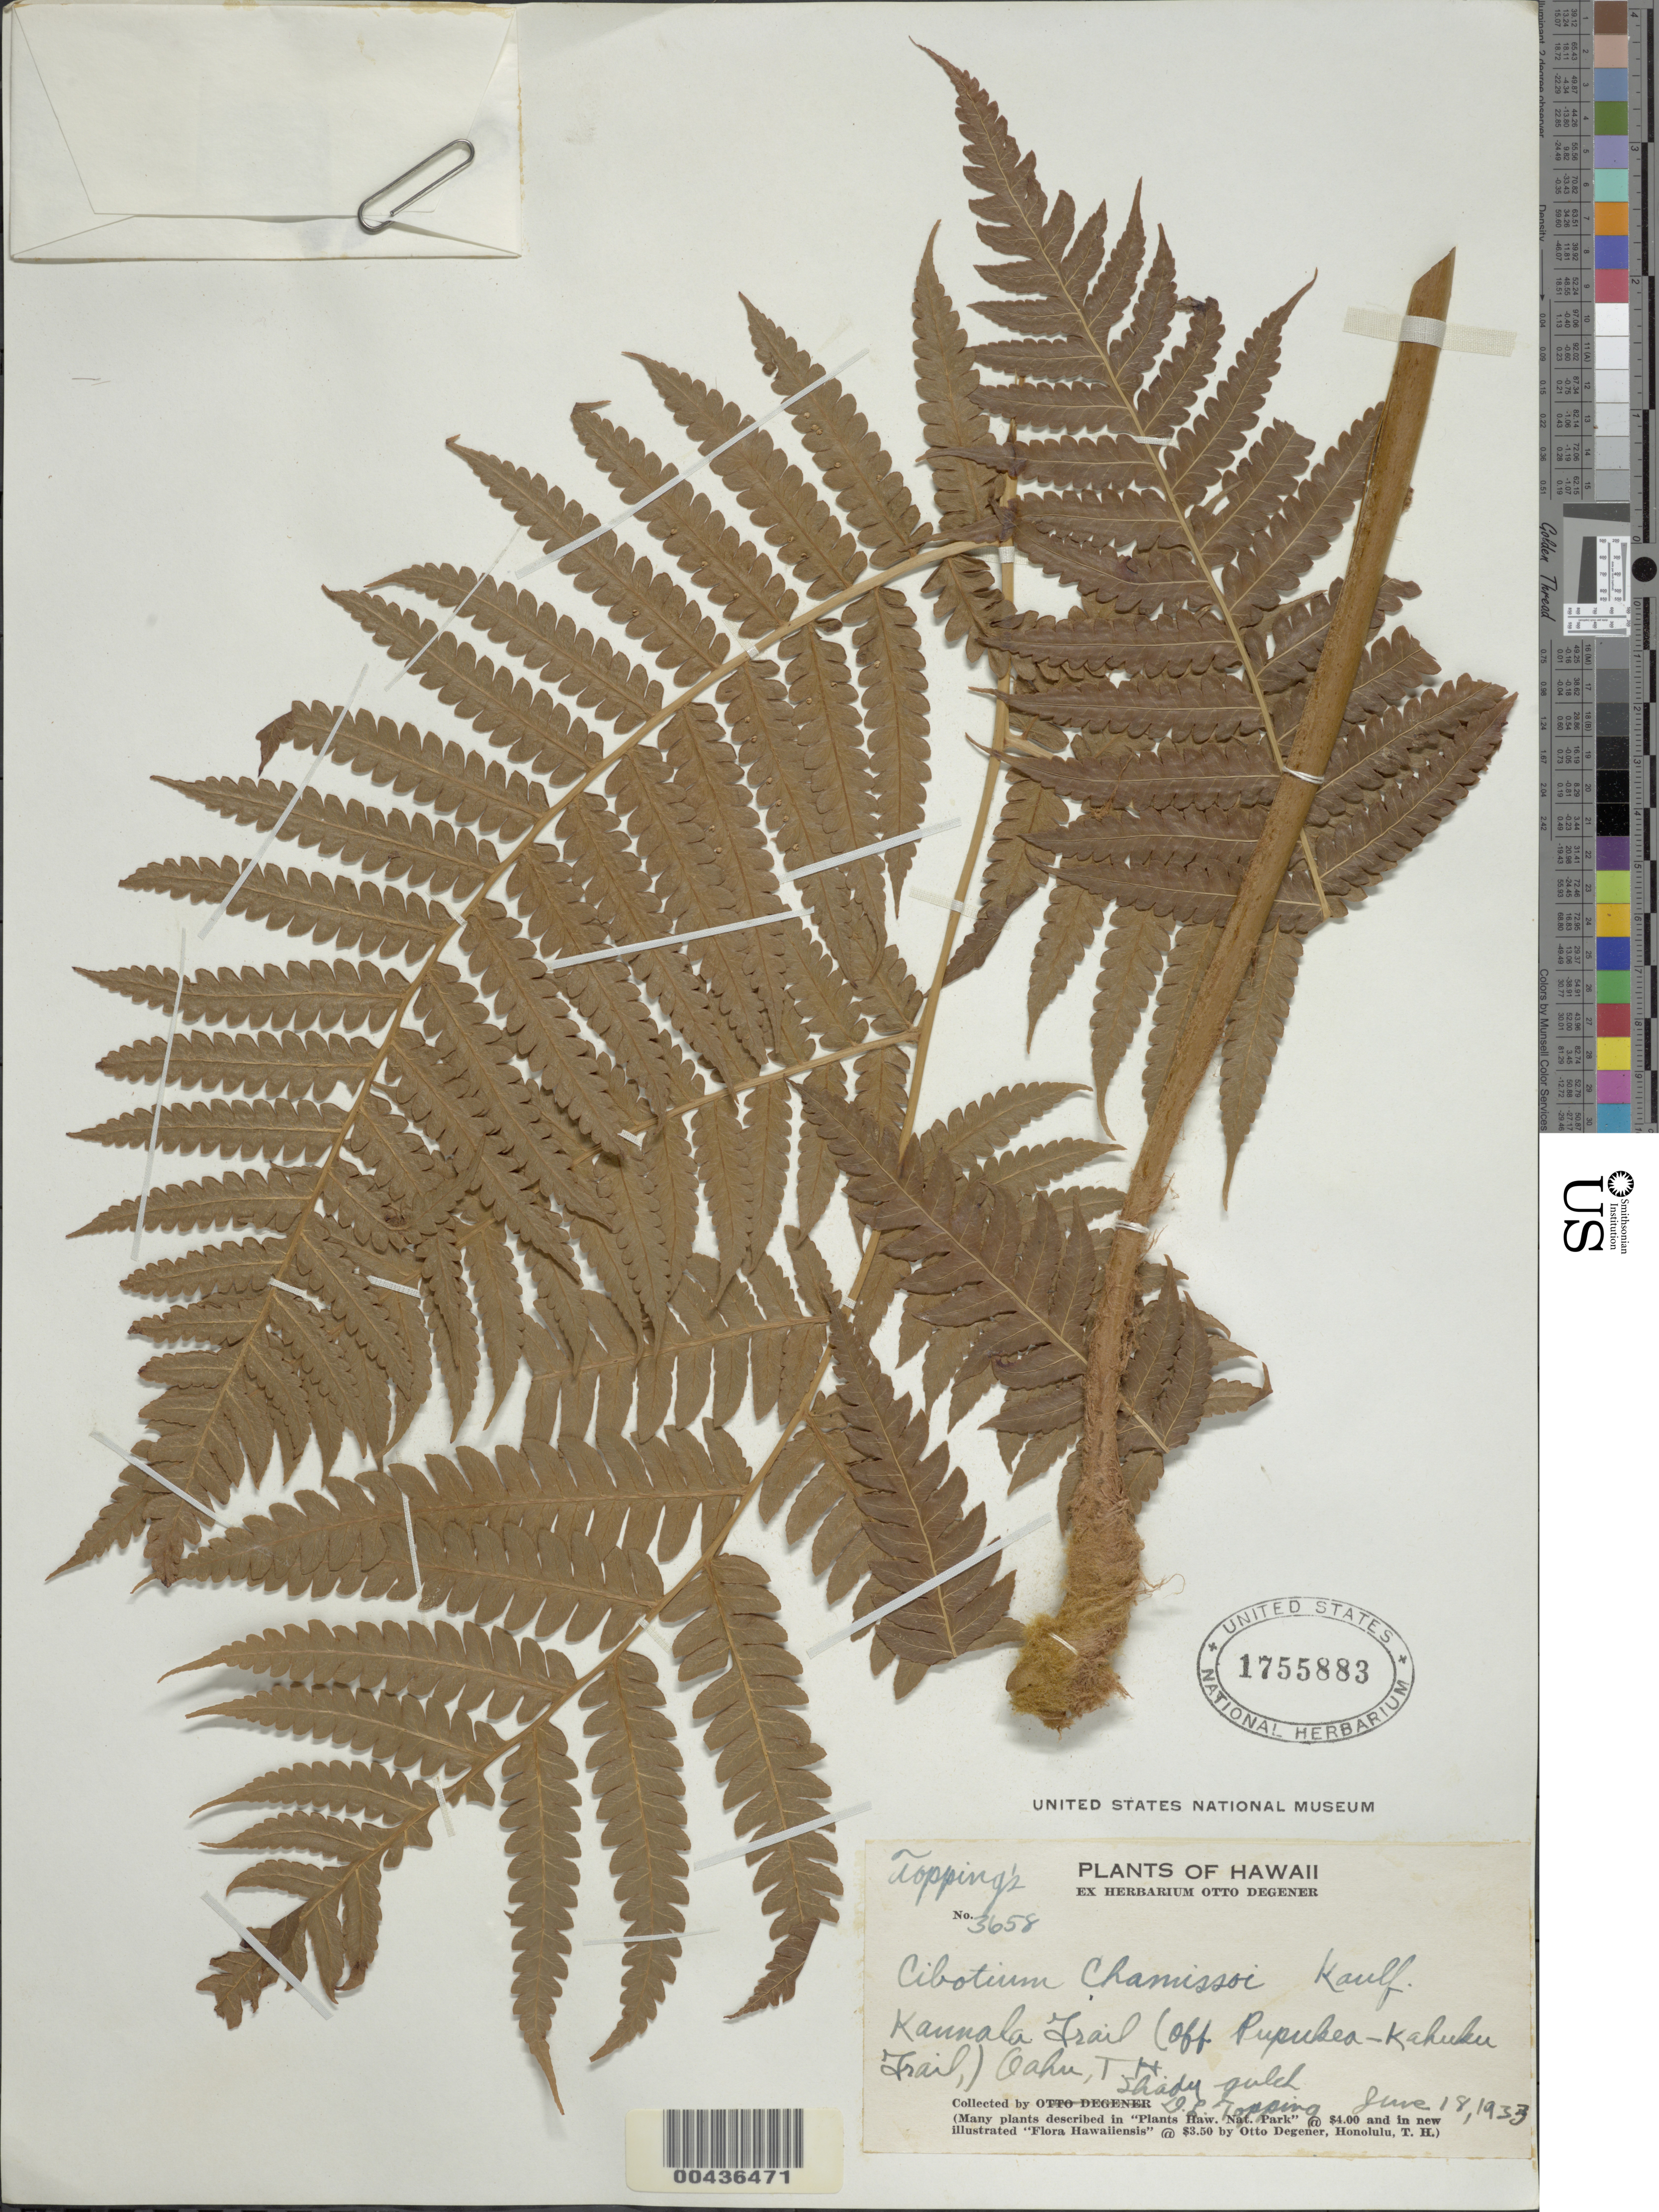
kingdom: Plantae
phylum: Tracheophyta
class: Polypodiopsida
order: Cyatheales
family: Cibotiaceae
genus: Cibotium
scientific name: Cibotium chamissoi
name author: Kaulf.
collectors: D. L. Topping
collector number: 3658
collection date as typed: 18 Jun 1933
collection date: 1933-06-18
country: United States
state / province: Hawaii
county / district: Honolulu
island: Oahu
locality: Kannala Trail (off Pupukea-Kahuku Trail)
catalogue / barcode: US 1755883